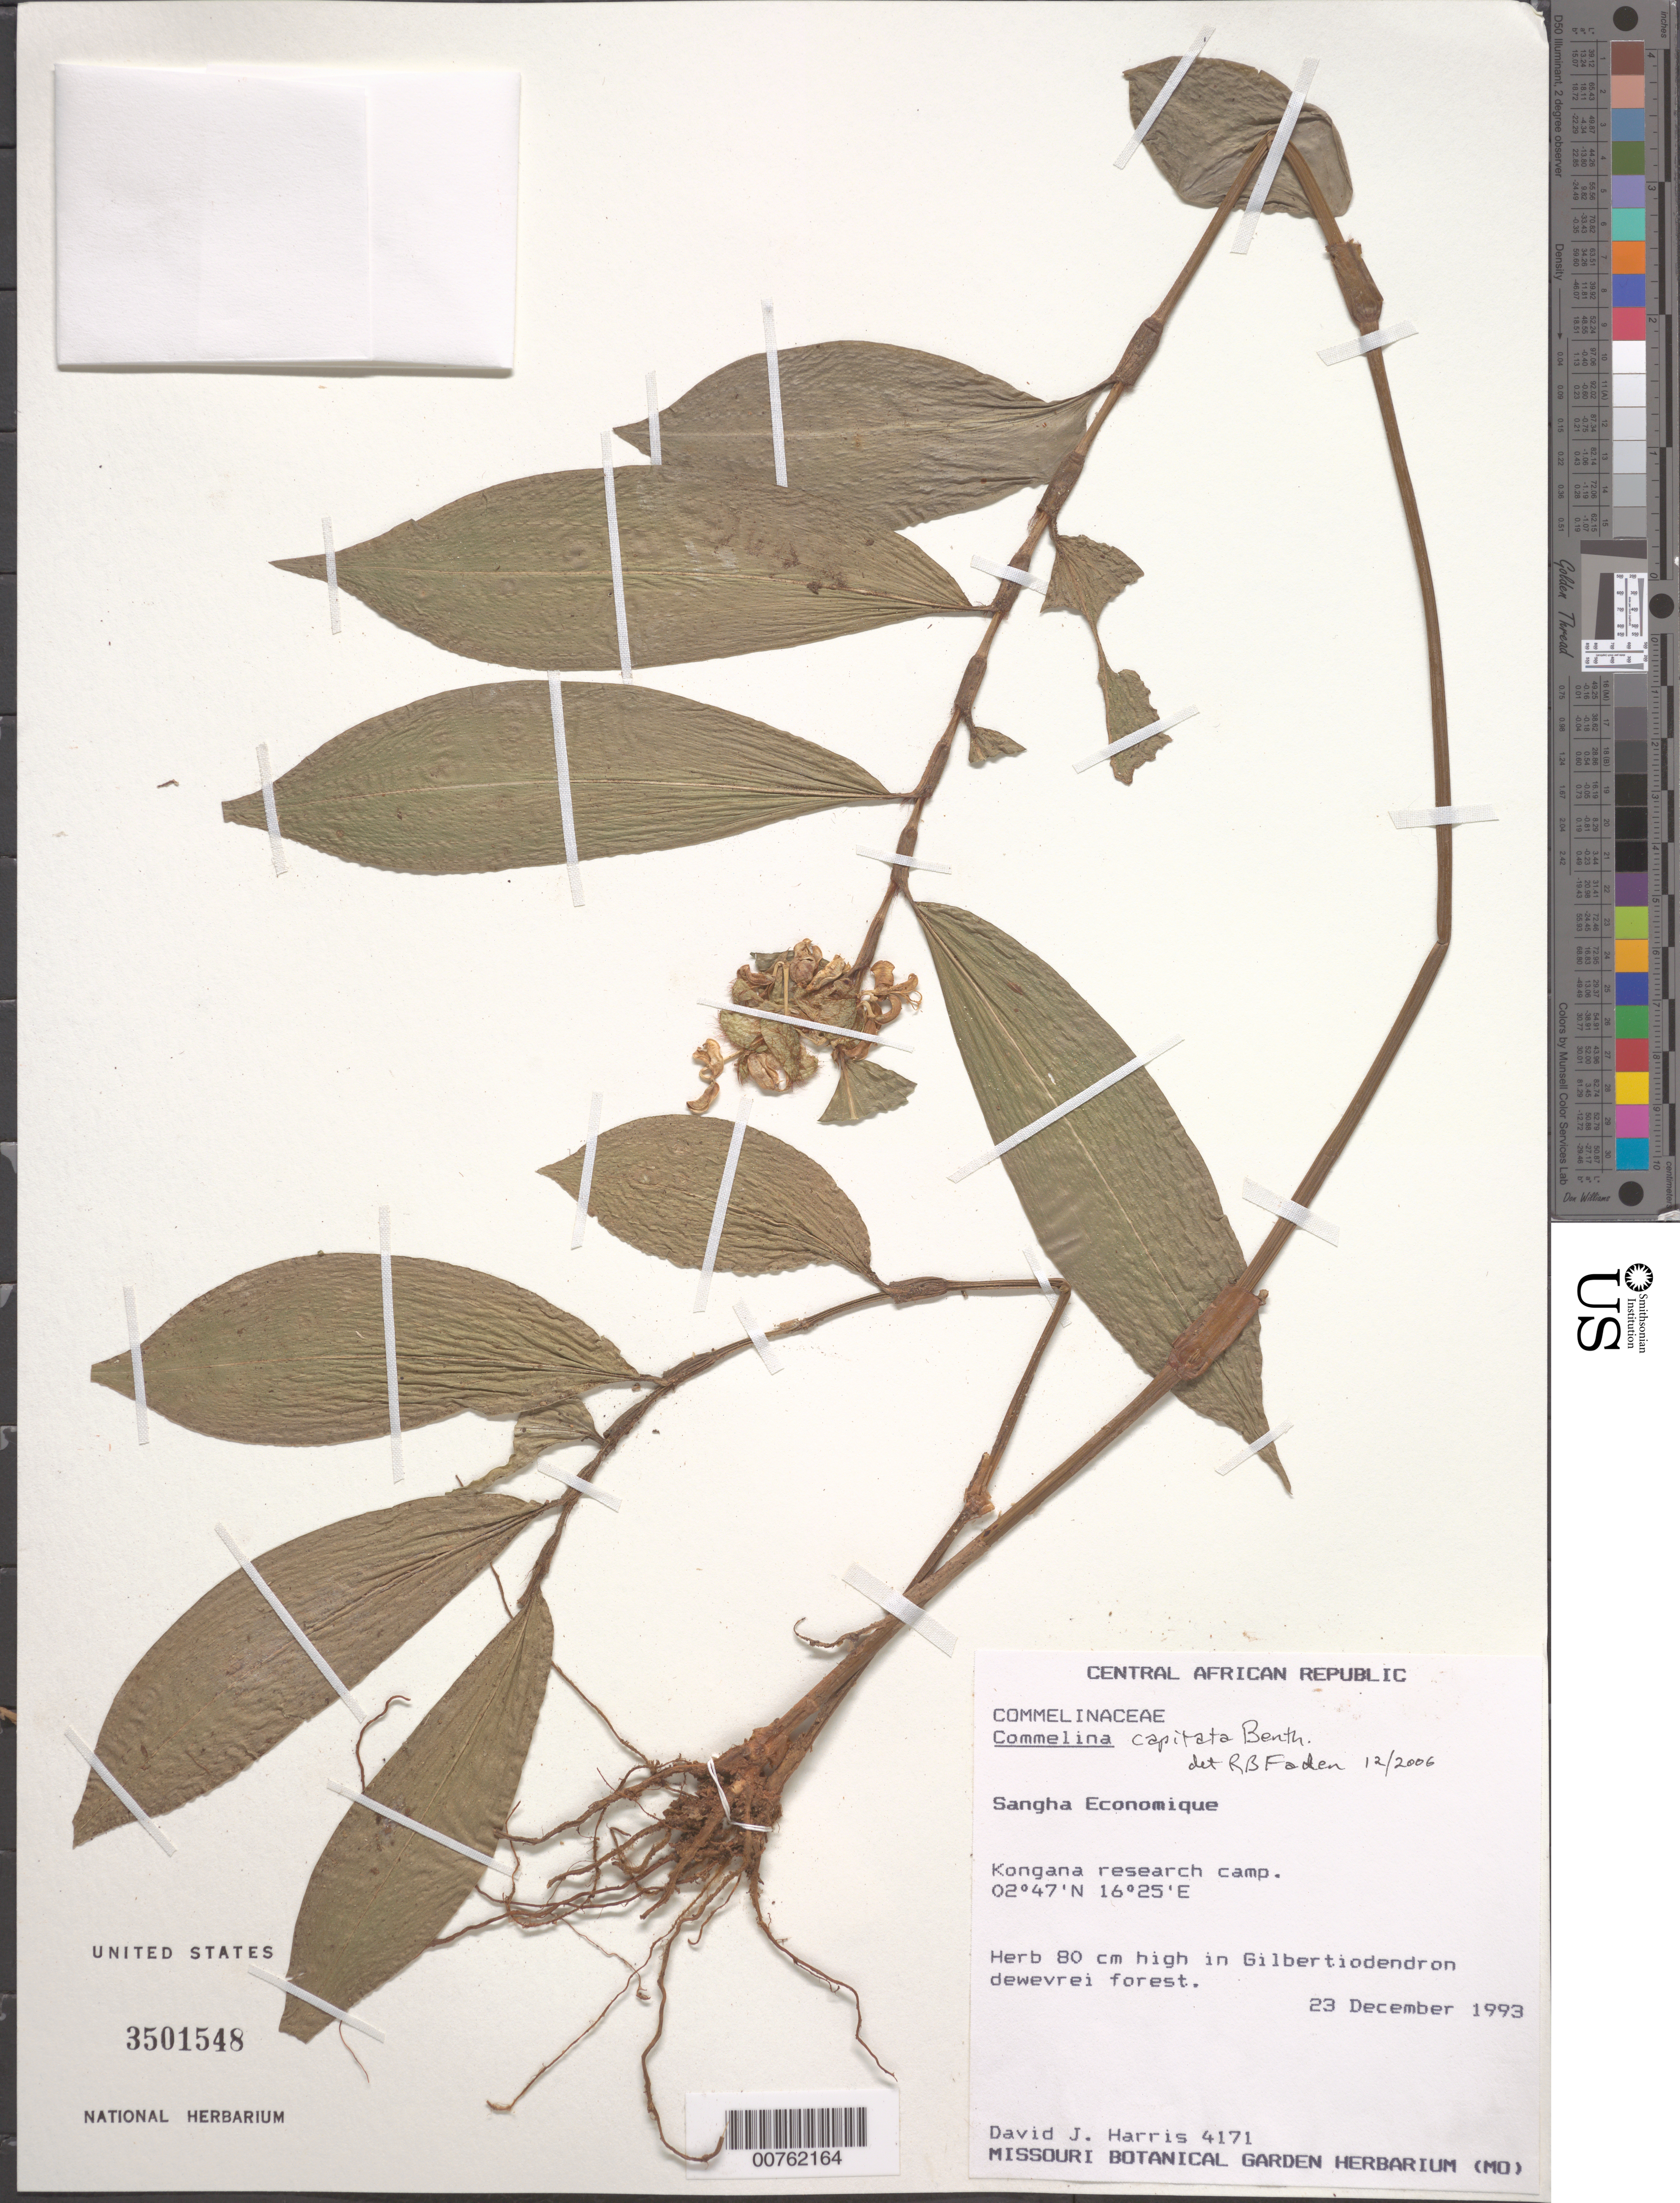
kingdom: Plantae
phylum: Tracheophyta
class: Liliopsida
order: Commelinales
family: Commelinaceae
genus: Commelina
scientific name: Commelina capitata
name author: Benth.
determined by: Faden, Robert B., (US), Smithsonian Institution - National Museum of Natural History (UNITED STATES)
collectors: D. J. Harris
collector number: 4171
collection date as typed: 23 Dec 1993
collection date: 1993-12-23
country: Central African Republic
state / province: Sangha-Mbaere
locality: Kongana research camp.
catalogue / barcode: US 3501548